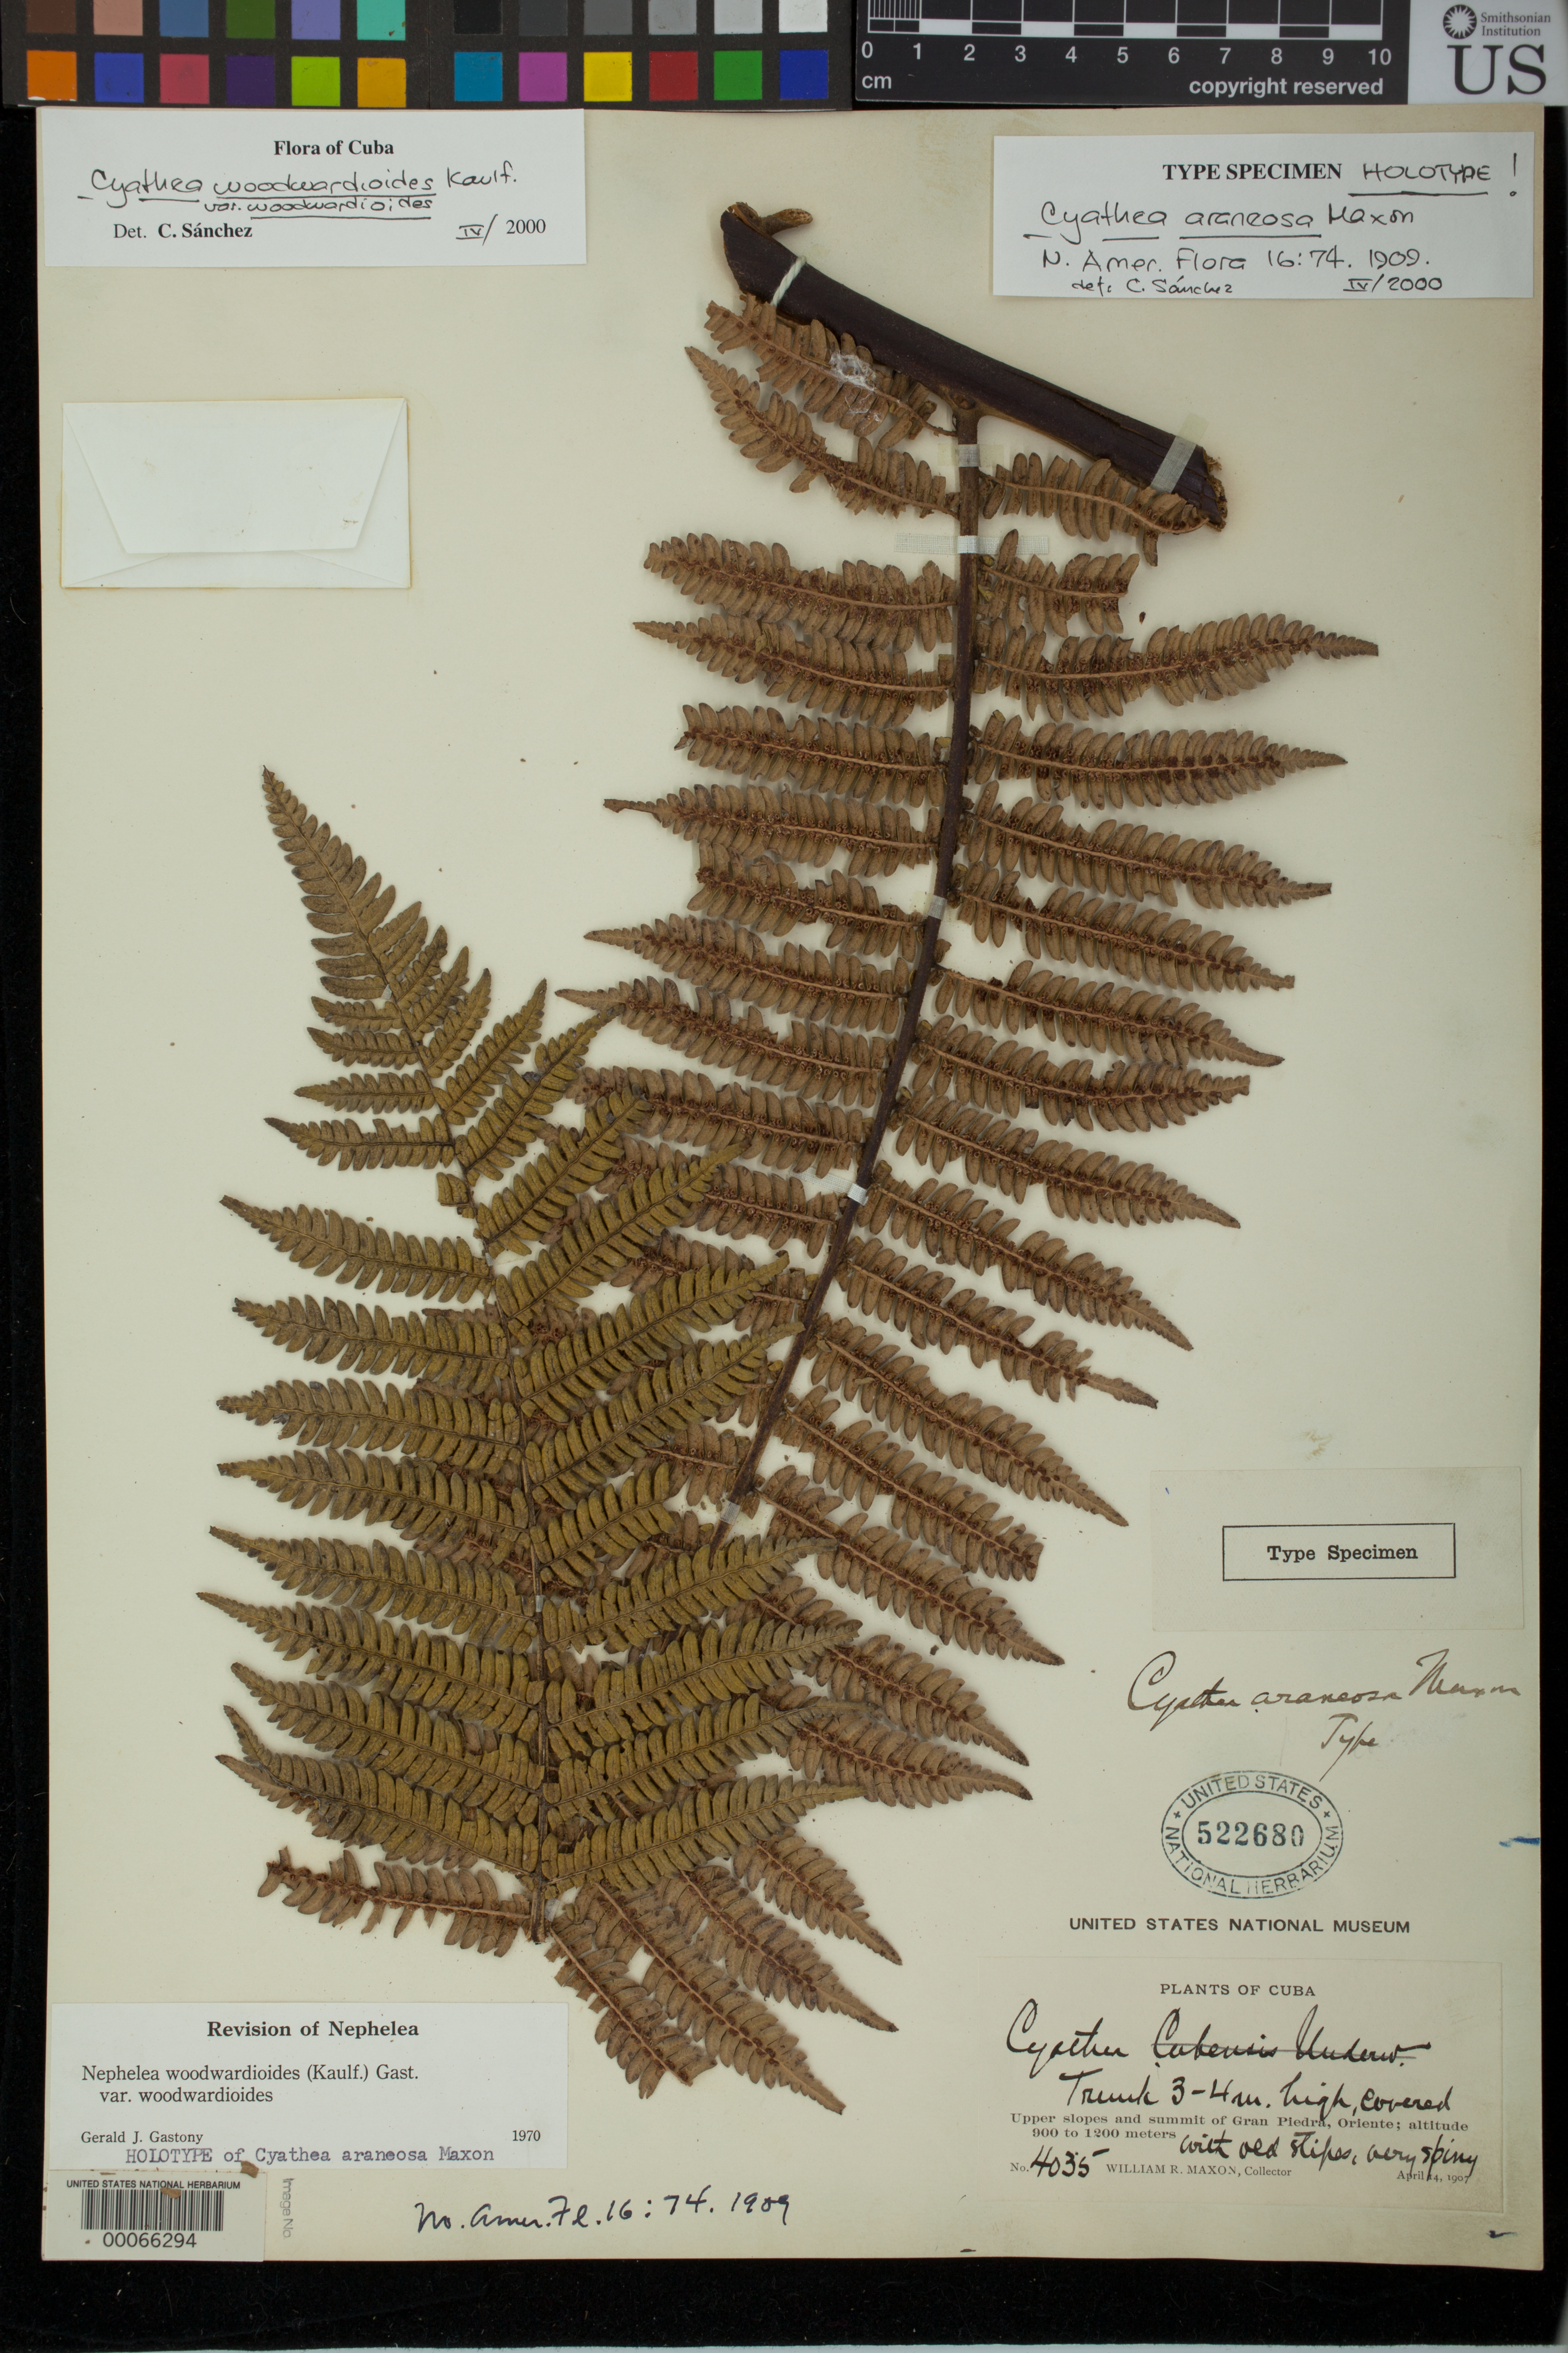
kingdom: Plantae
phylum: Tracheophyta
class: Polypodiopsida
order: Cyatheales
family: Cyatheaceae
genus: Cyathea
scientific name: Cyathea araneosa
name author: Maxon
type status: Holotype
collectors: W. R. Maxon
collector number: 4035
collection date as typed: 14 Apr 1907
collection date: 1907-04-14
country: Cuba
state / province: Oriente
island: Greater Antilles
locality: Upper slopes and summit of Gran Piedra, Oriente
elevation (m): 900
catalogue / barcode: US 522680